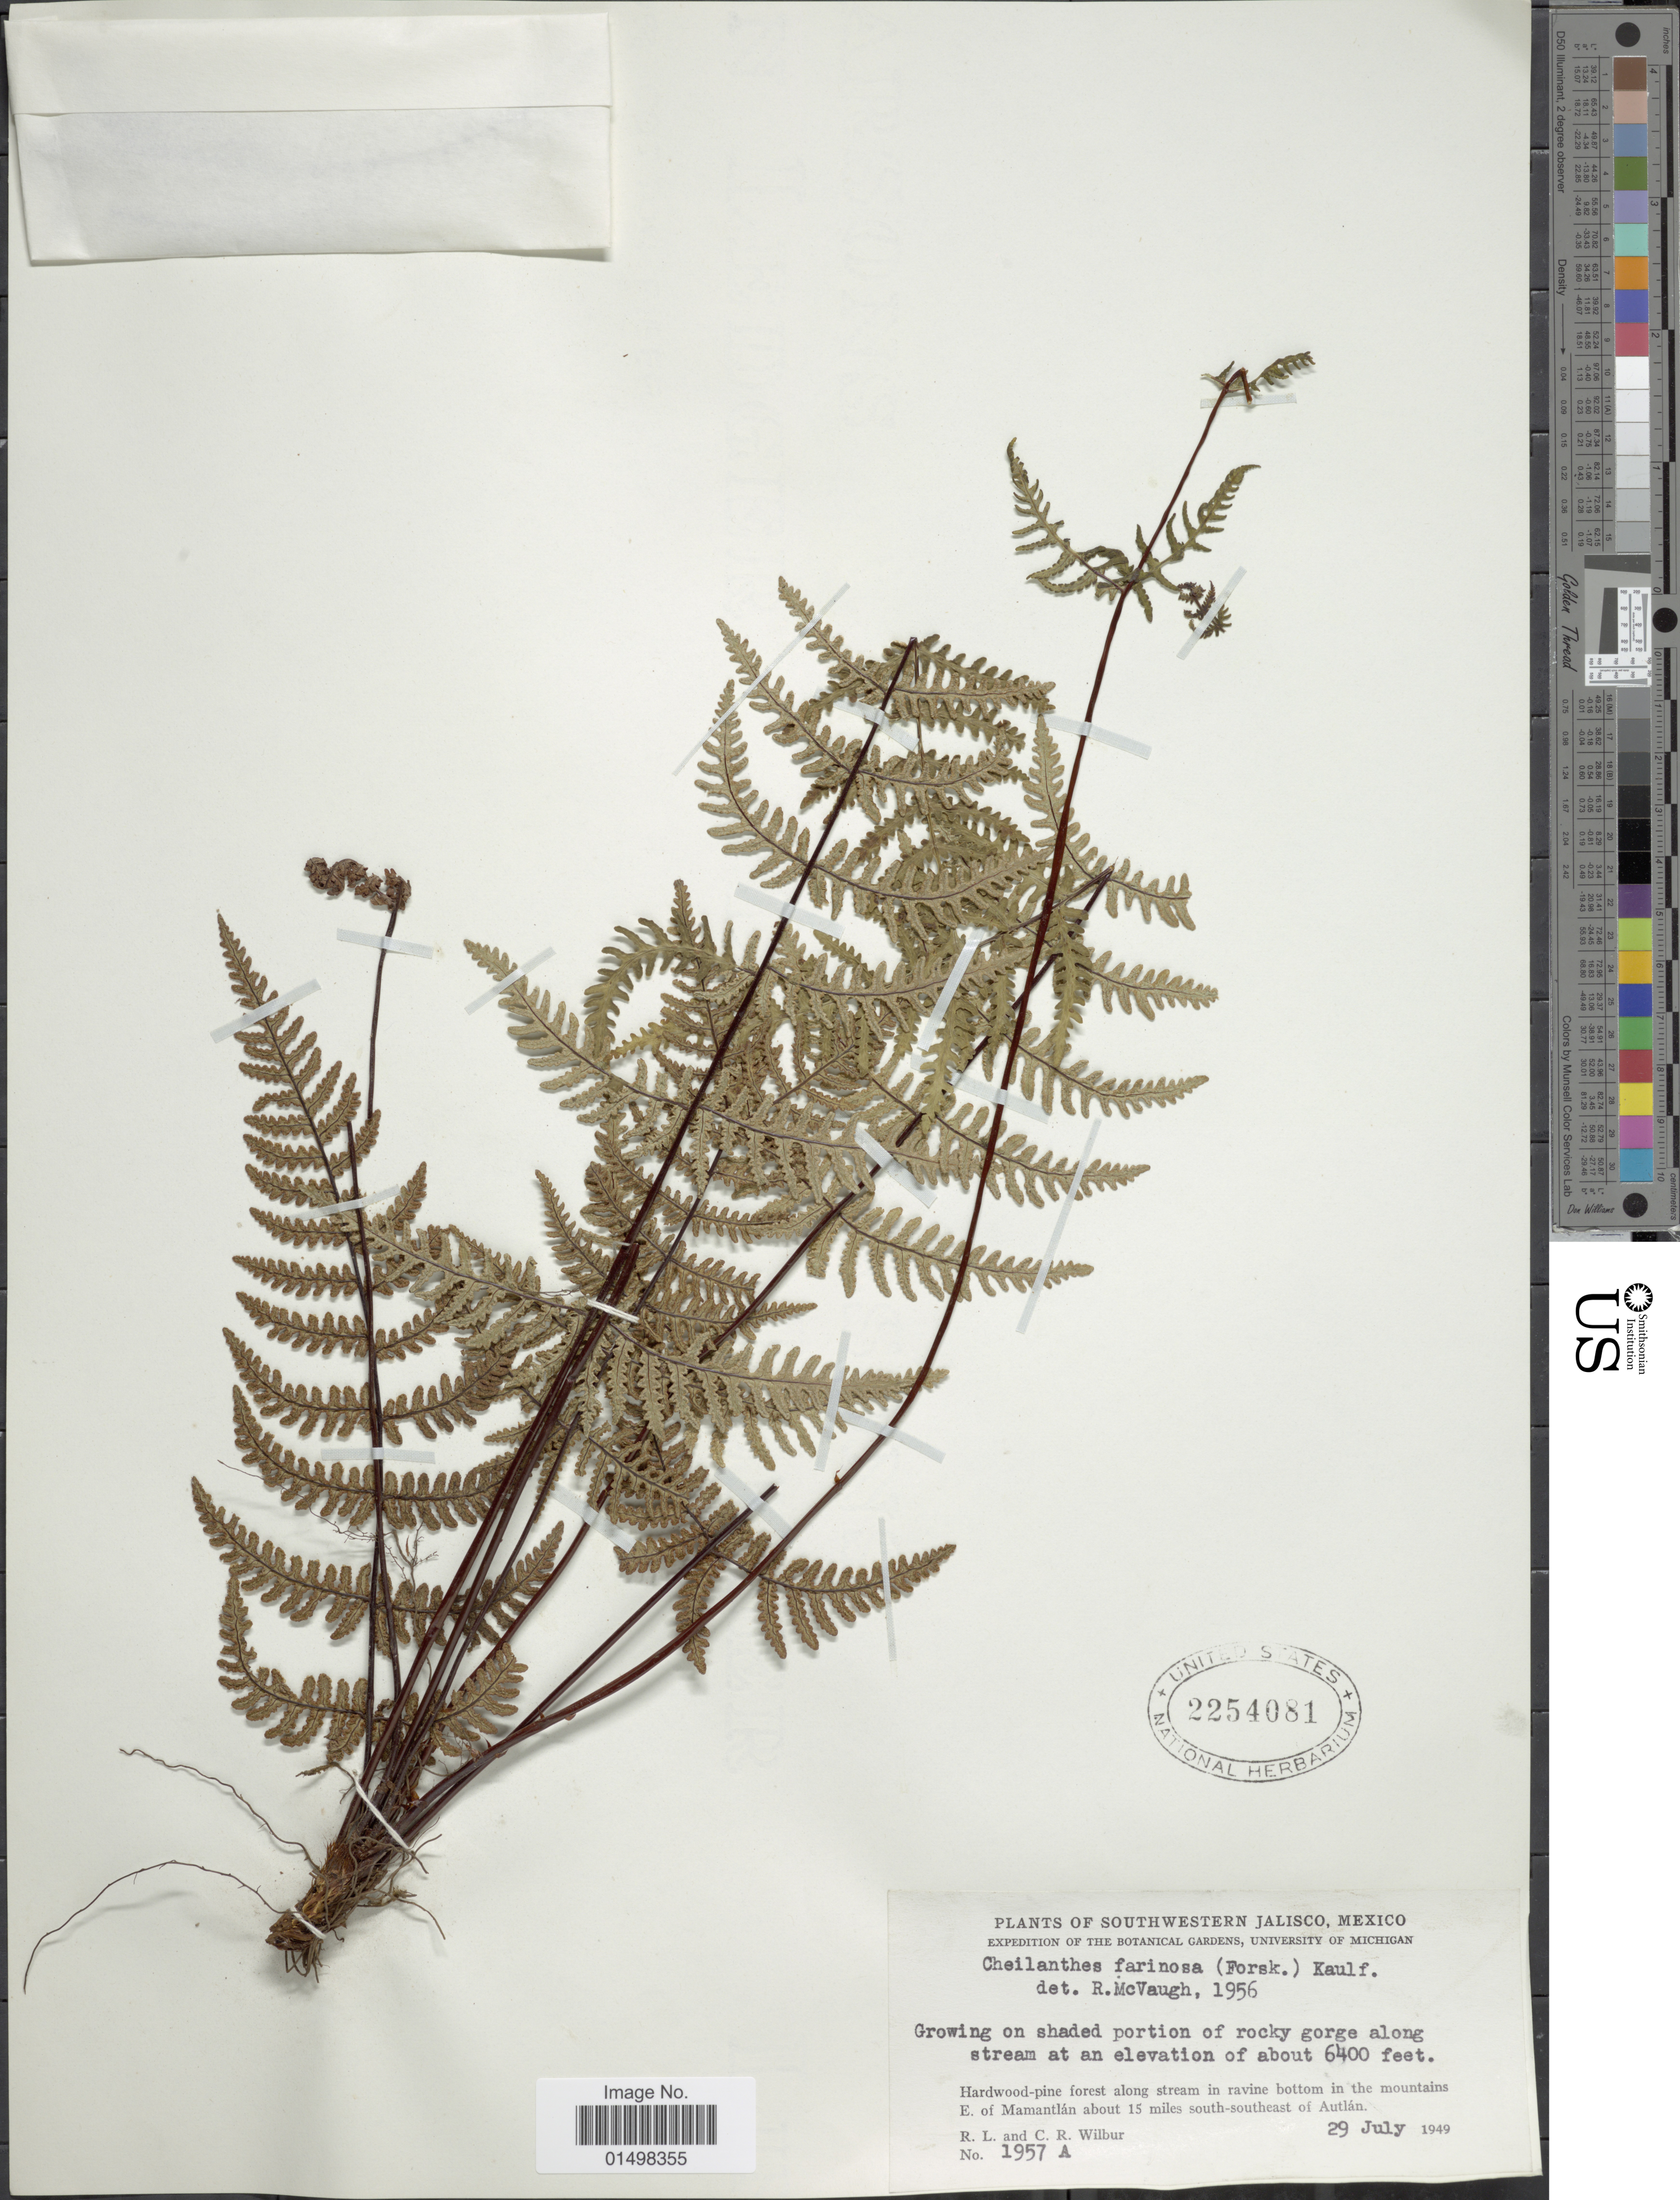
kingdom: Plantae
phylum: Tracheophyta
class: Polypodiopsida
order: Polypodiales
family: Pteridaceae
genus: Aleuritopteris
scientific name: Aleuritopteris farinosa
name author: (Forssk.) Fée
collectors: R. L. Wilbur & C. Wilbur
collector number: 1957A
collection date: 1949-07-29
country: Mexico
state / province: Jalisco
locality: Southwestern Jalisco. In the mountains E. of Mamantlan about 15 miles south-southeast of Autlan.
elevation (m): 1951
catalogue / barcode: US 2254081